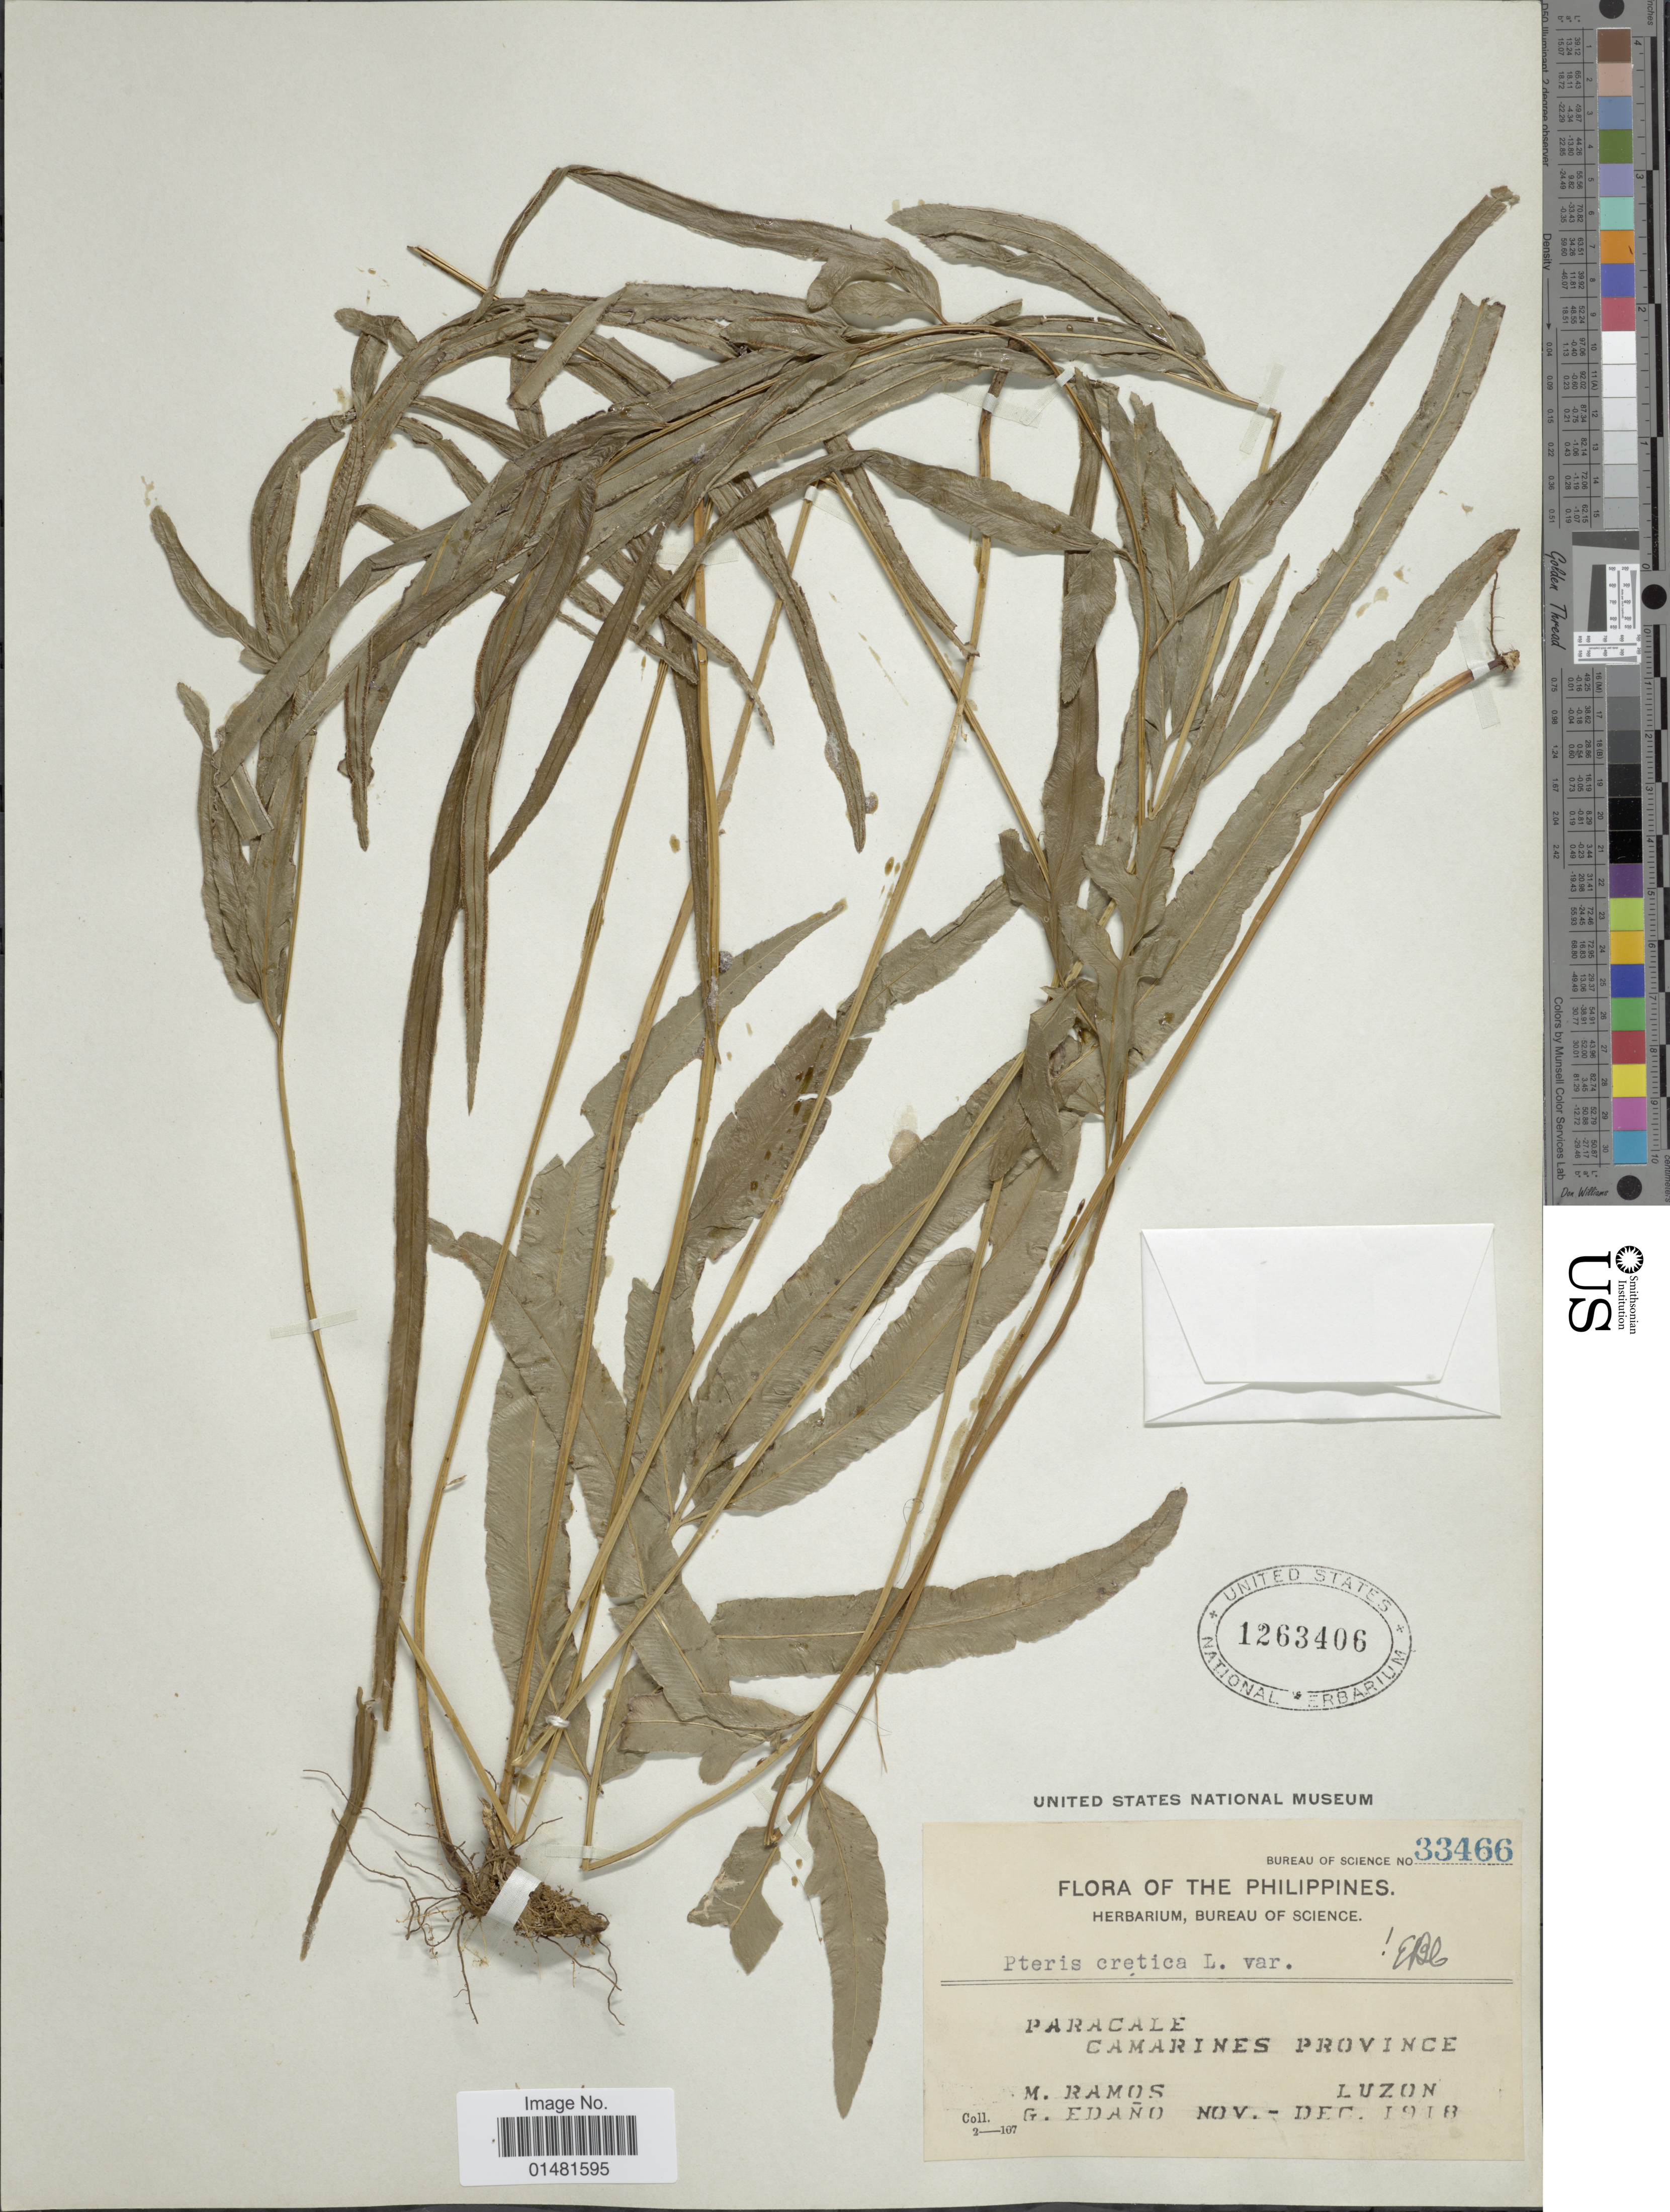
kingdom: Plantae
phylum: Tracheophyta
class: Polypodiopsida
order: Polypodiales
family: Pteridaceae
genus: Pteris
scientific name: Pteris cretica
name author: L.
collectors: M. Ramos & G. Edaño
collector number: Bureau of Science 33466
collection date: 1918-11/1918-12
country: Philippines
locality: Paracale, Camarines Province, Luzon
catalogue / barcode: US 1263406